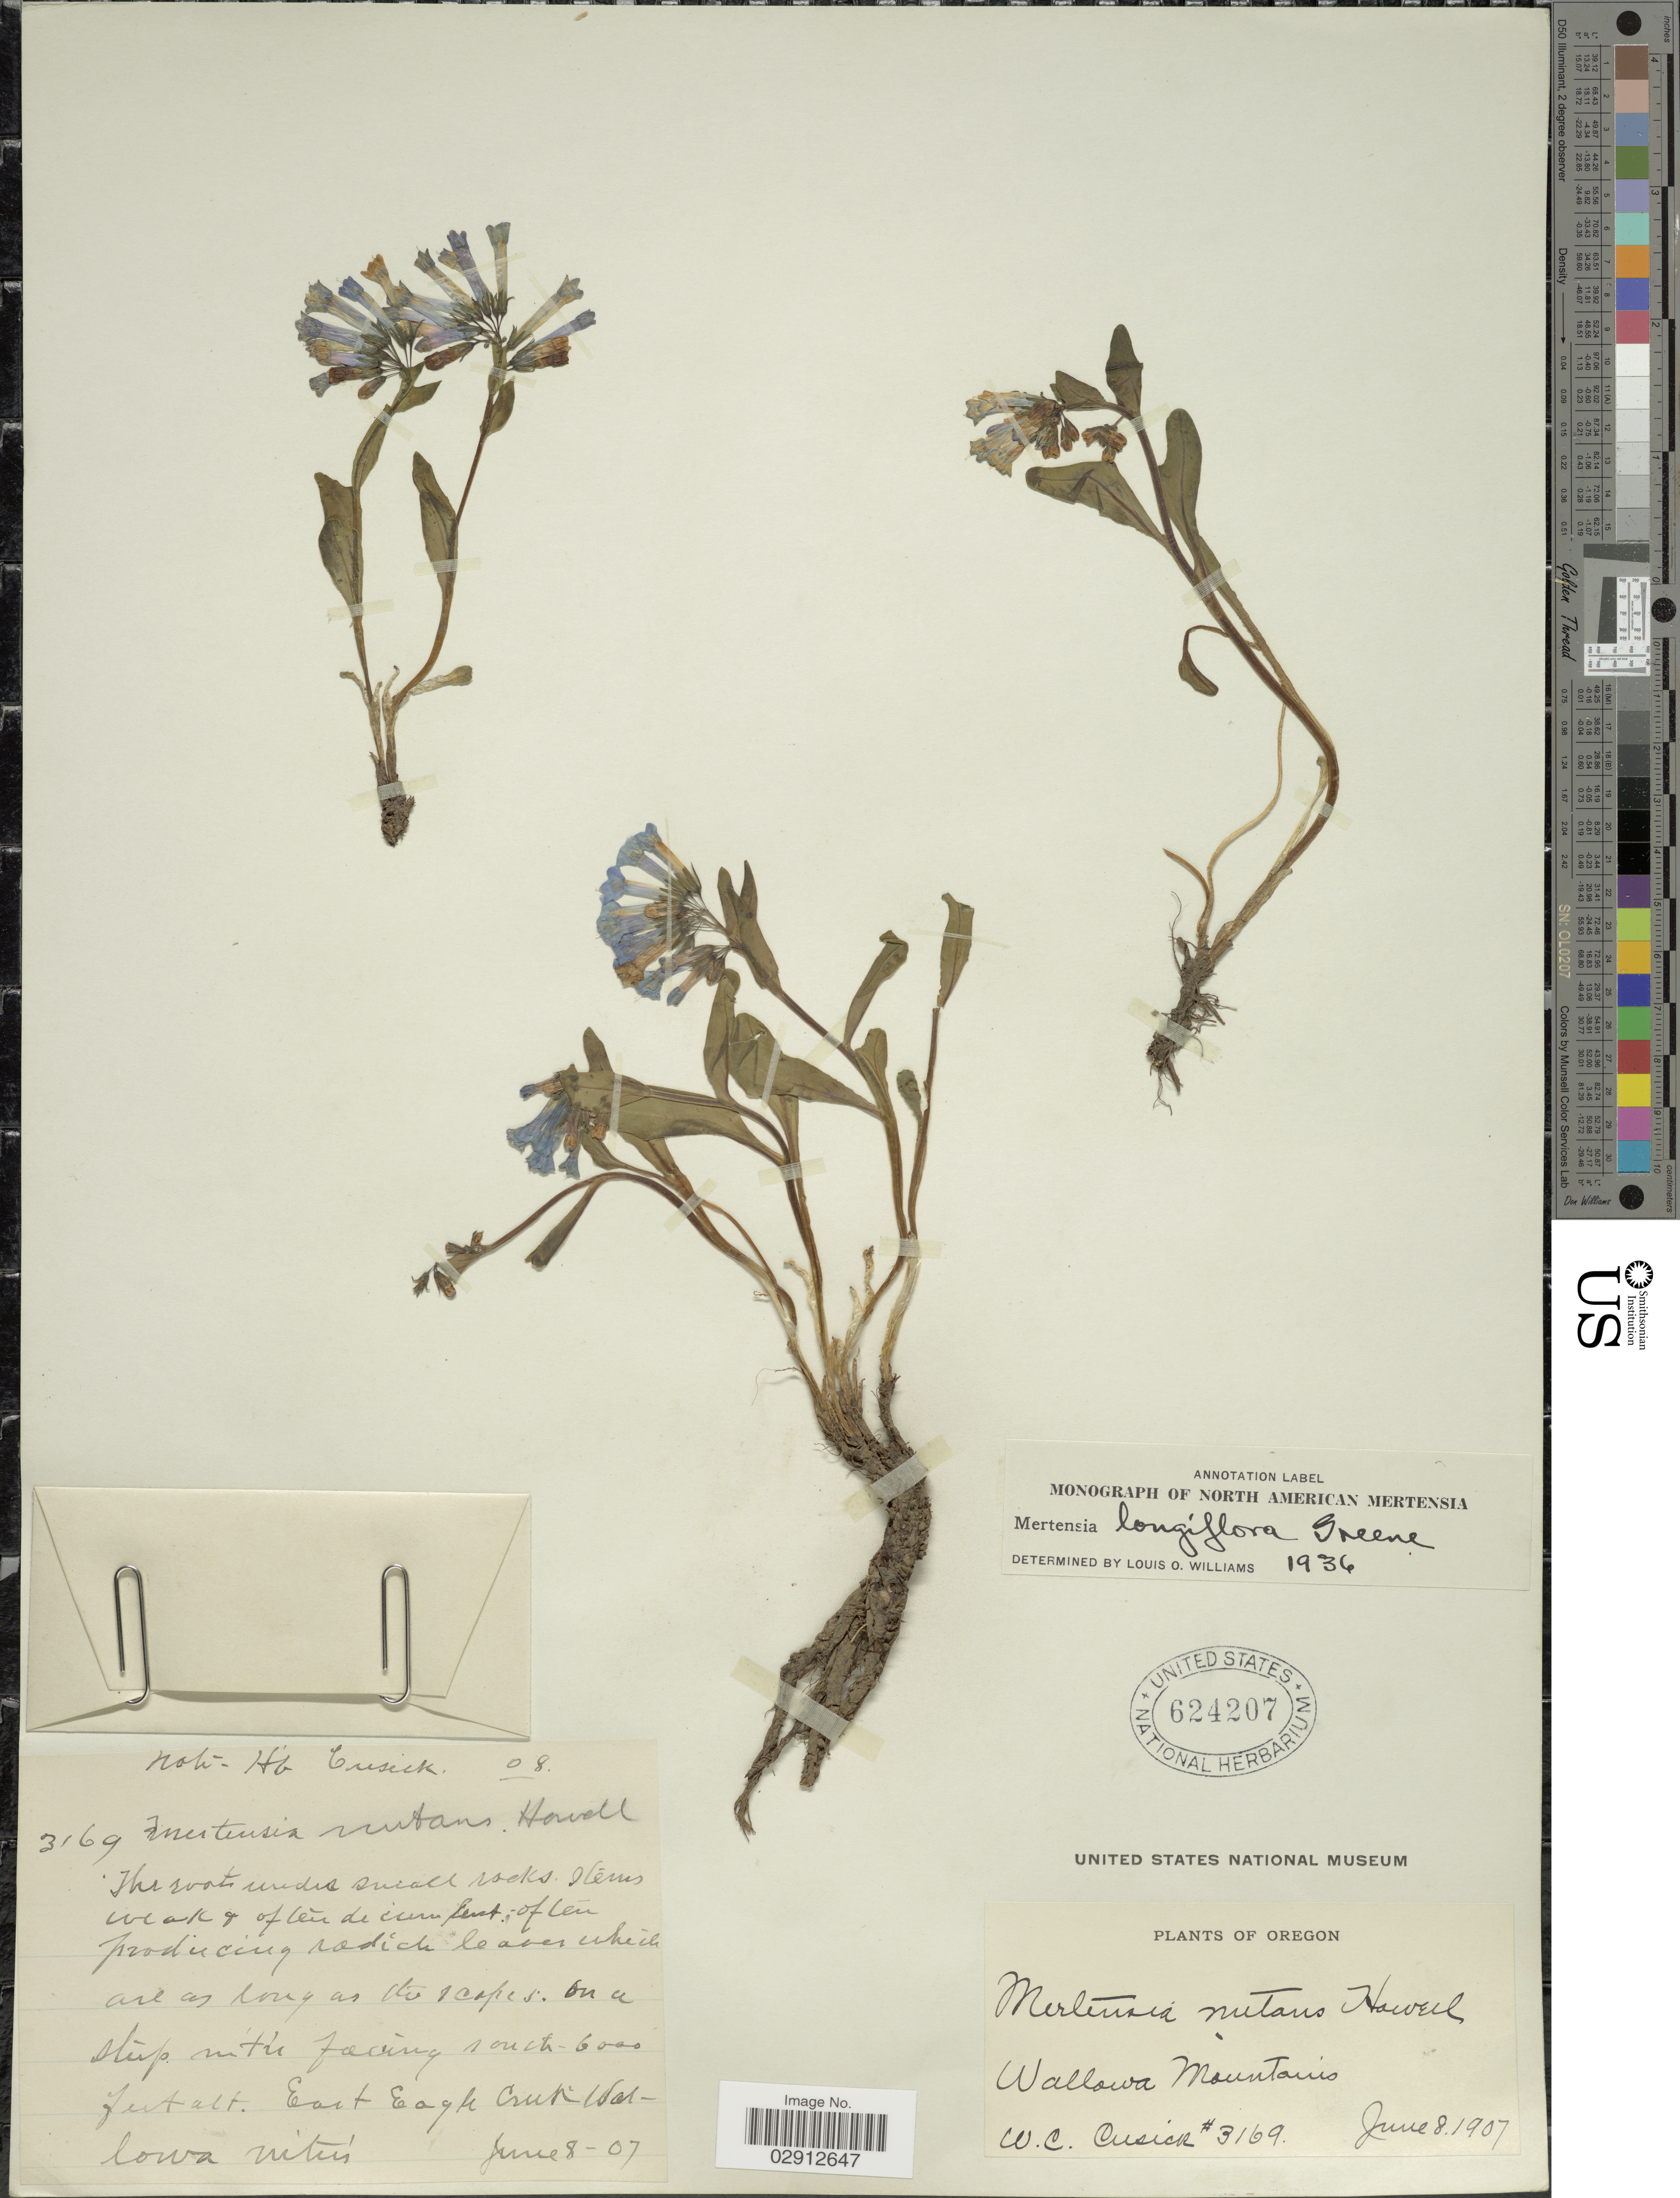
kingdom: Plantae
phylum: Tracheophyta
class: Magnoliopsida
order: Boraginales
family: Boraginaceae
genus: Mertensia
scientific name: Mertensia longiflora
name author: Rydb.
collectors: W. C. Cusick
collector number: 3169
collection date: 1907-06-08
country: United States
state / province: Oregon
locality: Wallowa Mountains, East Eagle Creek.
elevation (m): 1829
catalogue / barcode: US 624207